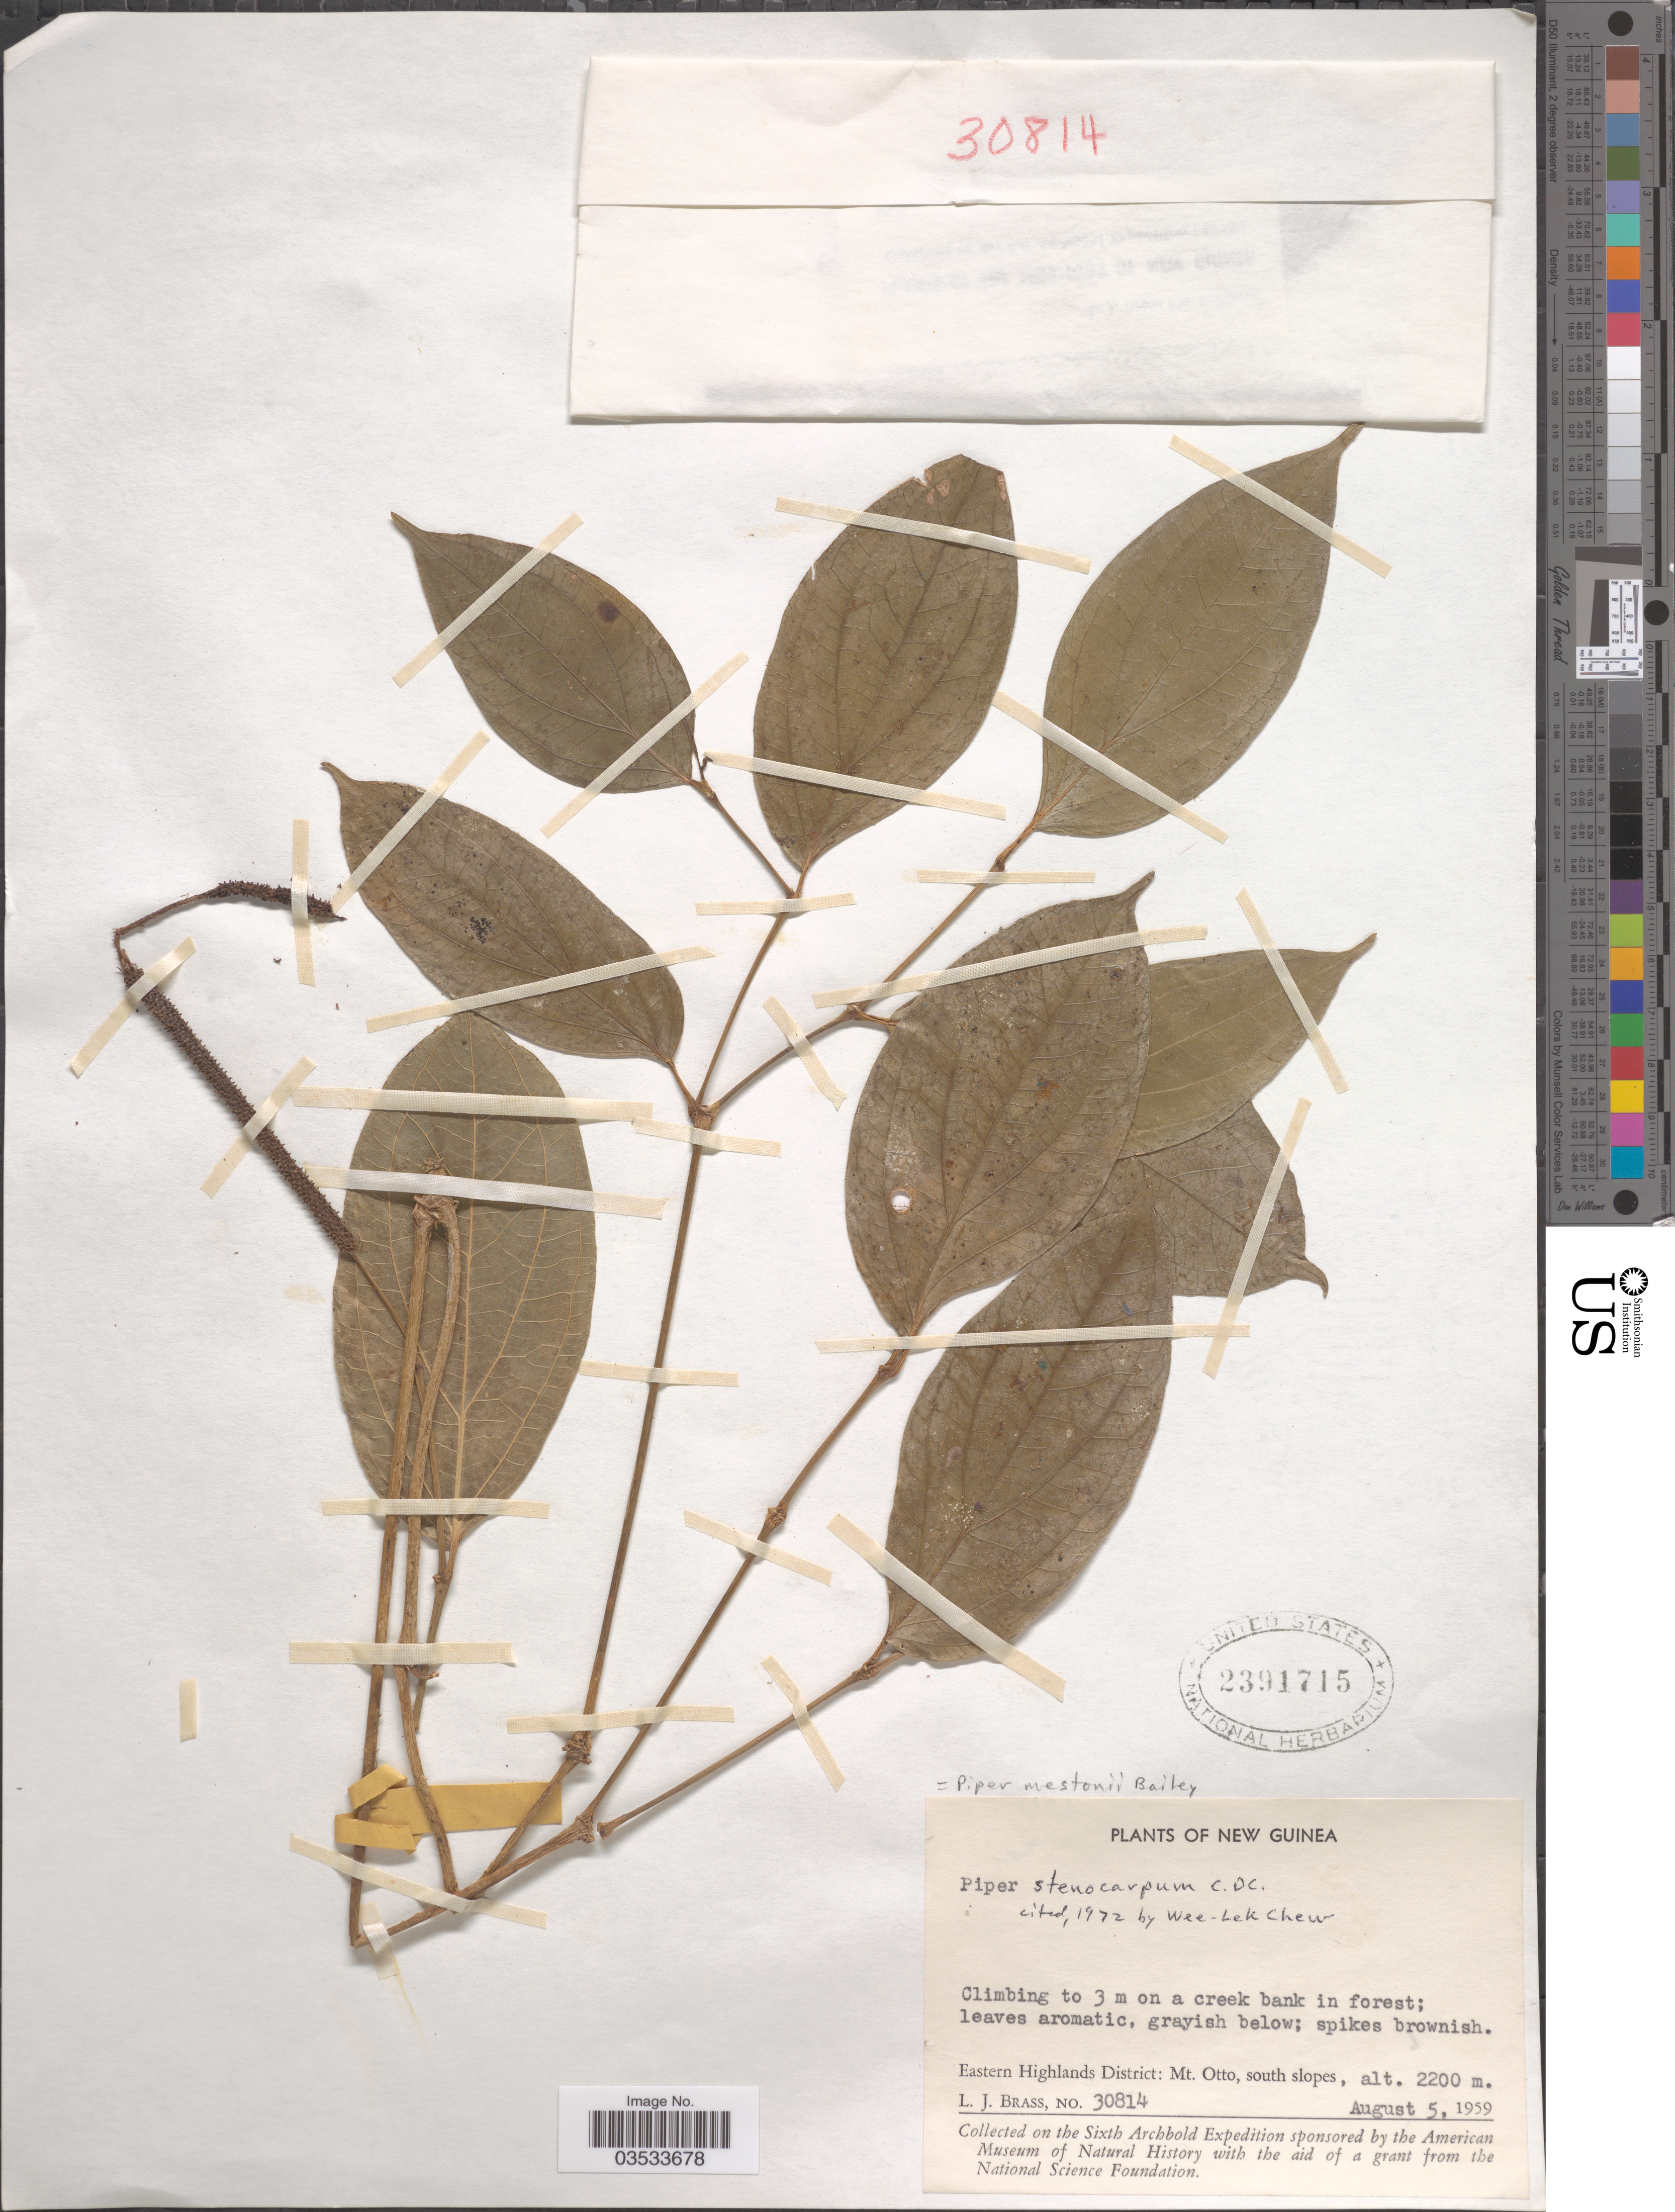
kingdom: Plantae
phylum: Tracheophyta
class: Magnoliopsida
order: Piperales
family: Piperaceae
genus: Piper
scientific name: Piper mestonii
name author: F.M. Bailey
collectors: L. J. Brass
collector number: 30814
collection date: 1959-08-05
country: Papua New Guinea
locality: New Guinea. Eastern Highlands District: Mt. Otto, south slopes.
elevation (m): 2200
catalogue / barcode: US 2391715